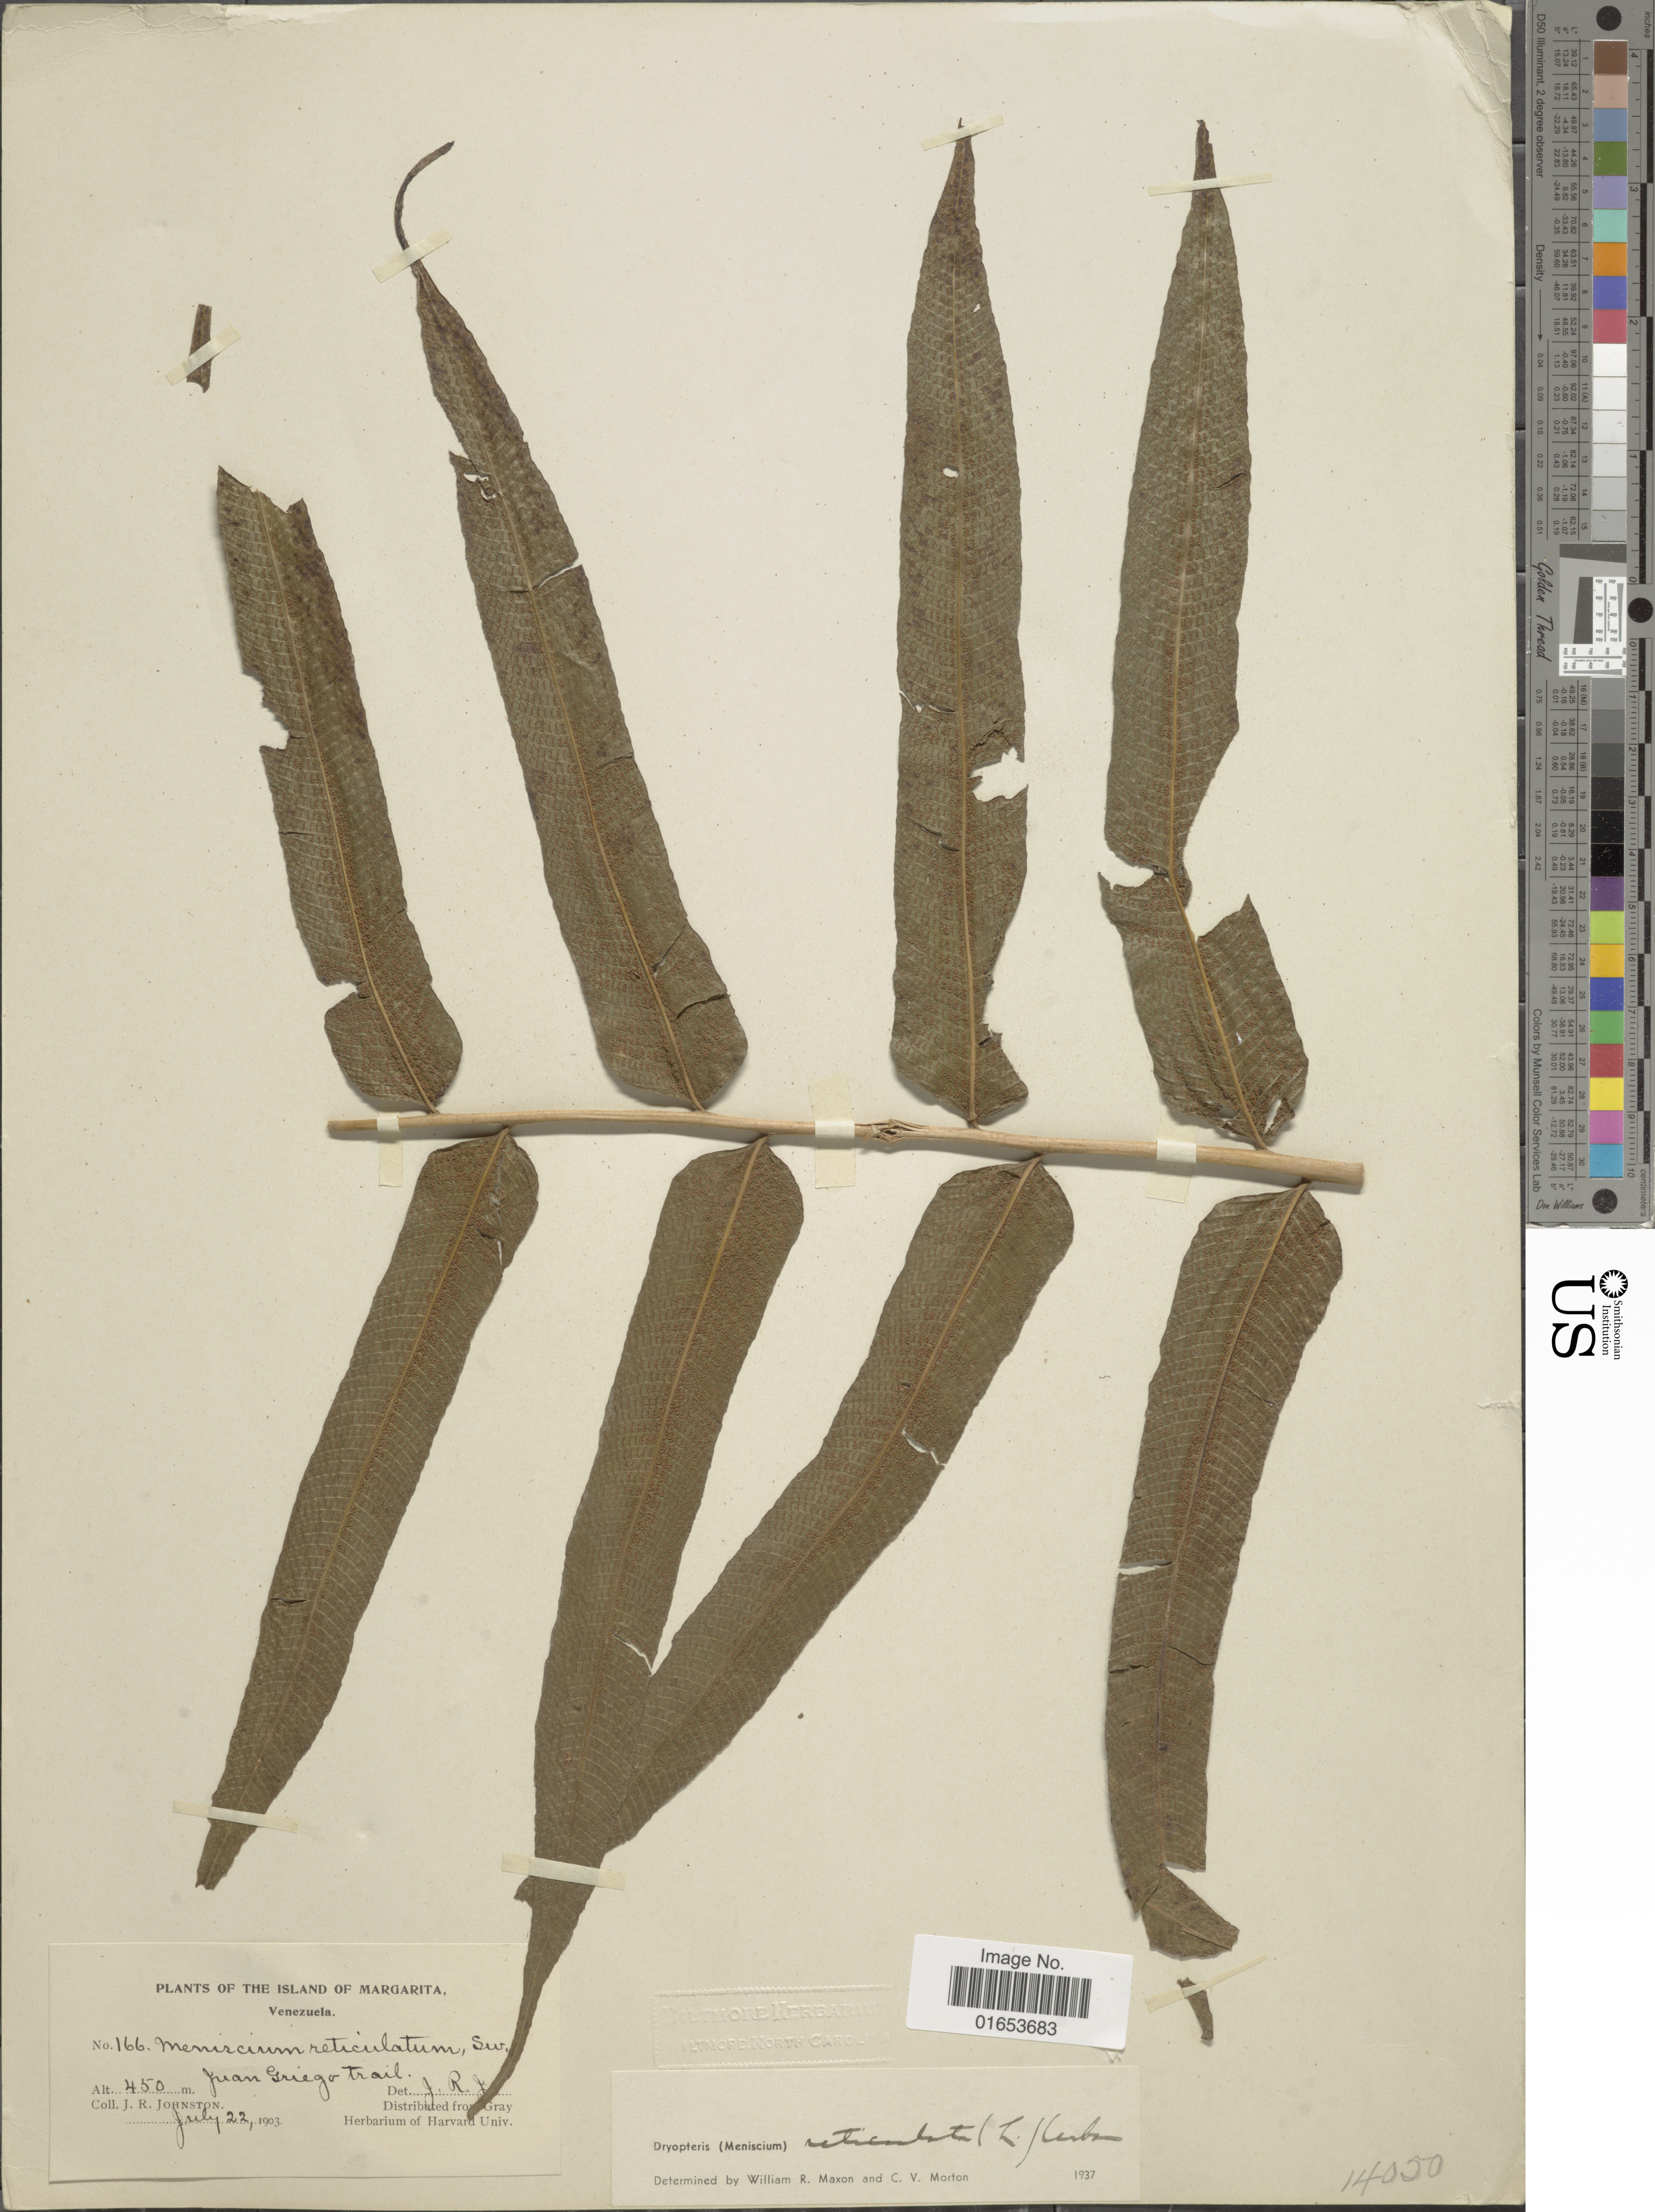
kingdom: Plantae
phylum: Tracheophyta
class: Polypodiopsida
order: Polypodiales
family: Thelypteridaceae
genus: Meniscium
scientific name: Meniscium reticulatum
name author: (L.) Sw.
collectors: J. Johnston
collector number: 166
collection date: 1903-07-22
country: Venezuela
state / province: Nueva Esparta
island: Margarita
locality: Island of Margarita. Juan Griego trail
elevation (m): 450